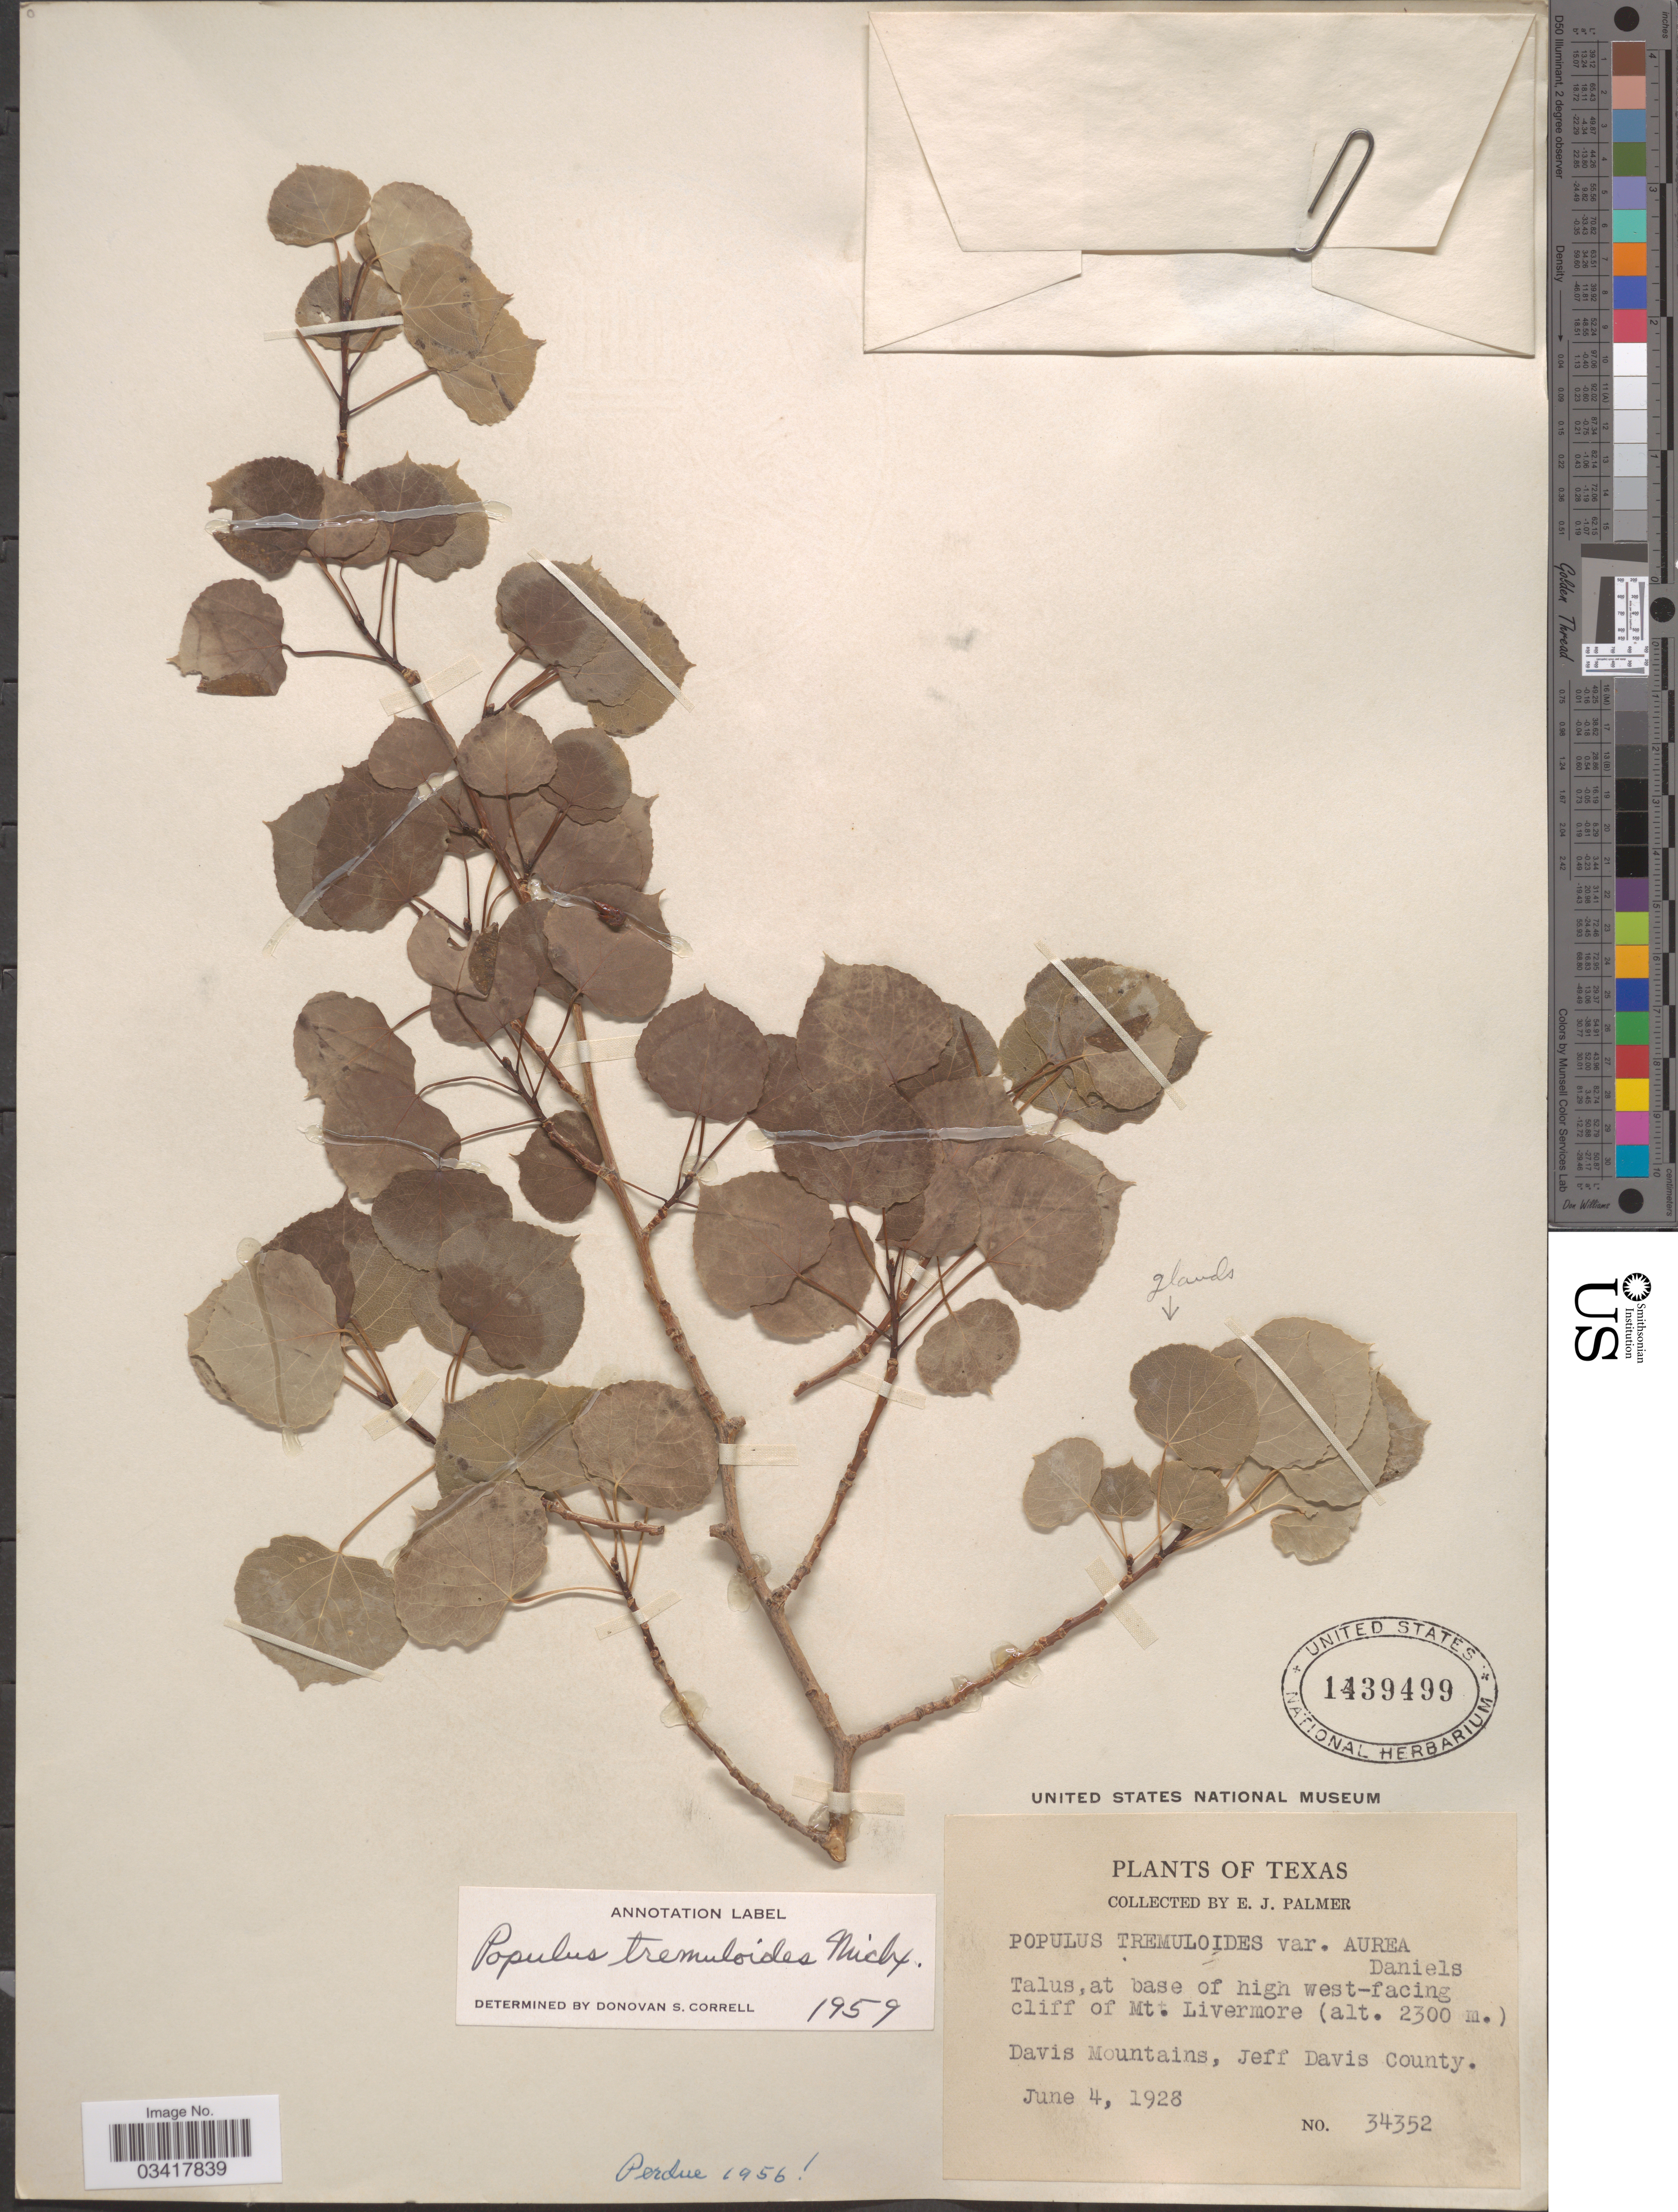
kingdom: Plantae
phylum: Tracheophyta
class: Magnoliopsida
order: Malpighiales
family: Salicaceae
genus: Populus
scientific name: Populus tremuloides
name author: Michx.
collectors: E. J. Palmer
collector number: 34352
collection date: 1928-06-04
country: United States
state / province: Texas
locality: West-facing cliff of Mt. Livermore. Davis Mountains, Jeff Davis County.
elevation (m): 2300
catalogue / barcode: US 1439499